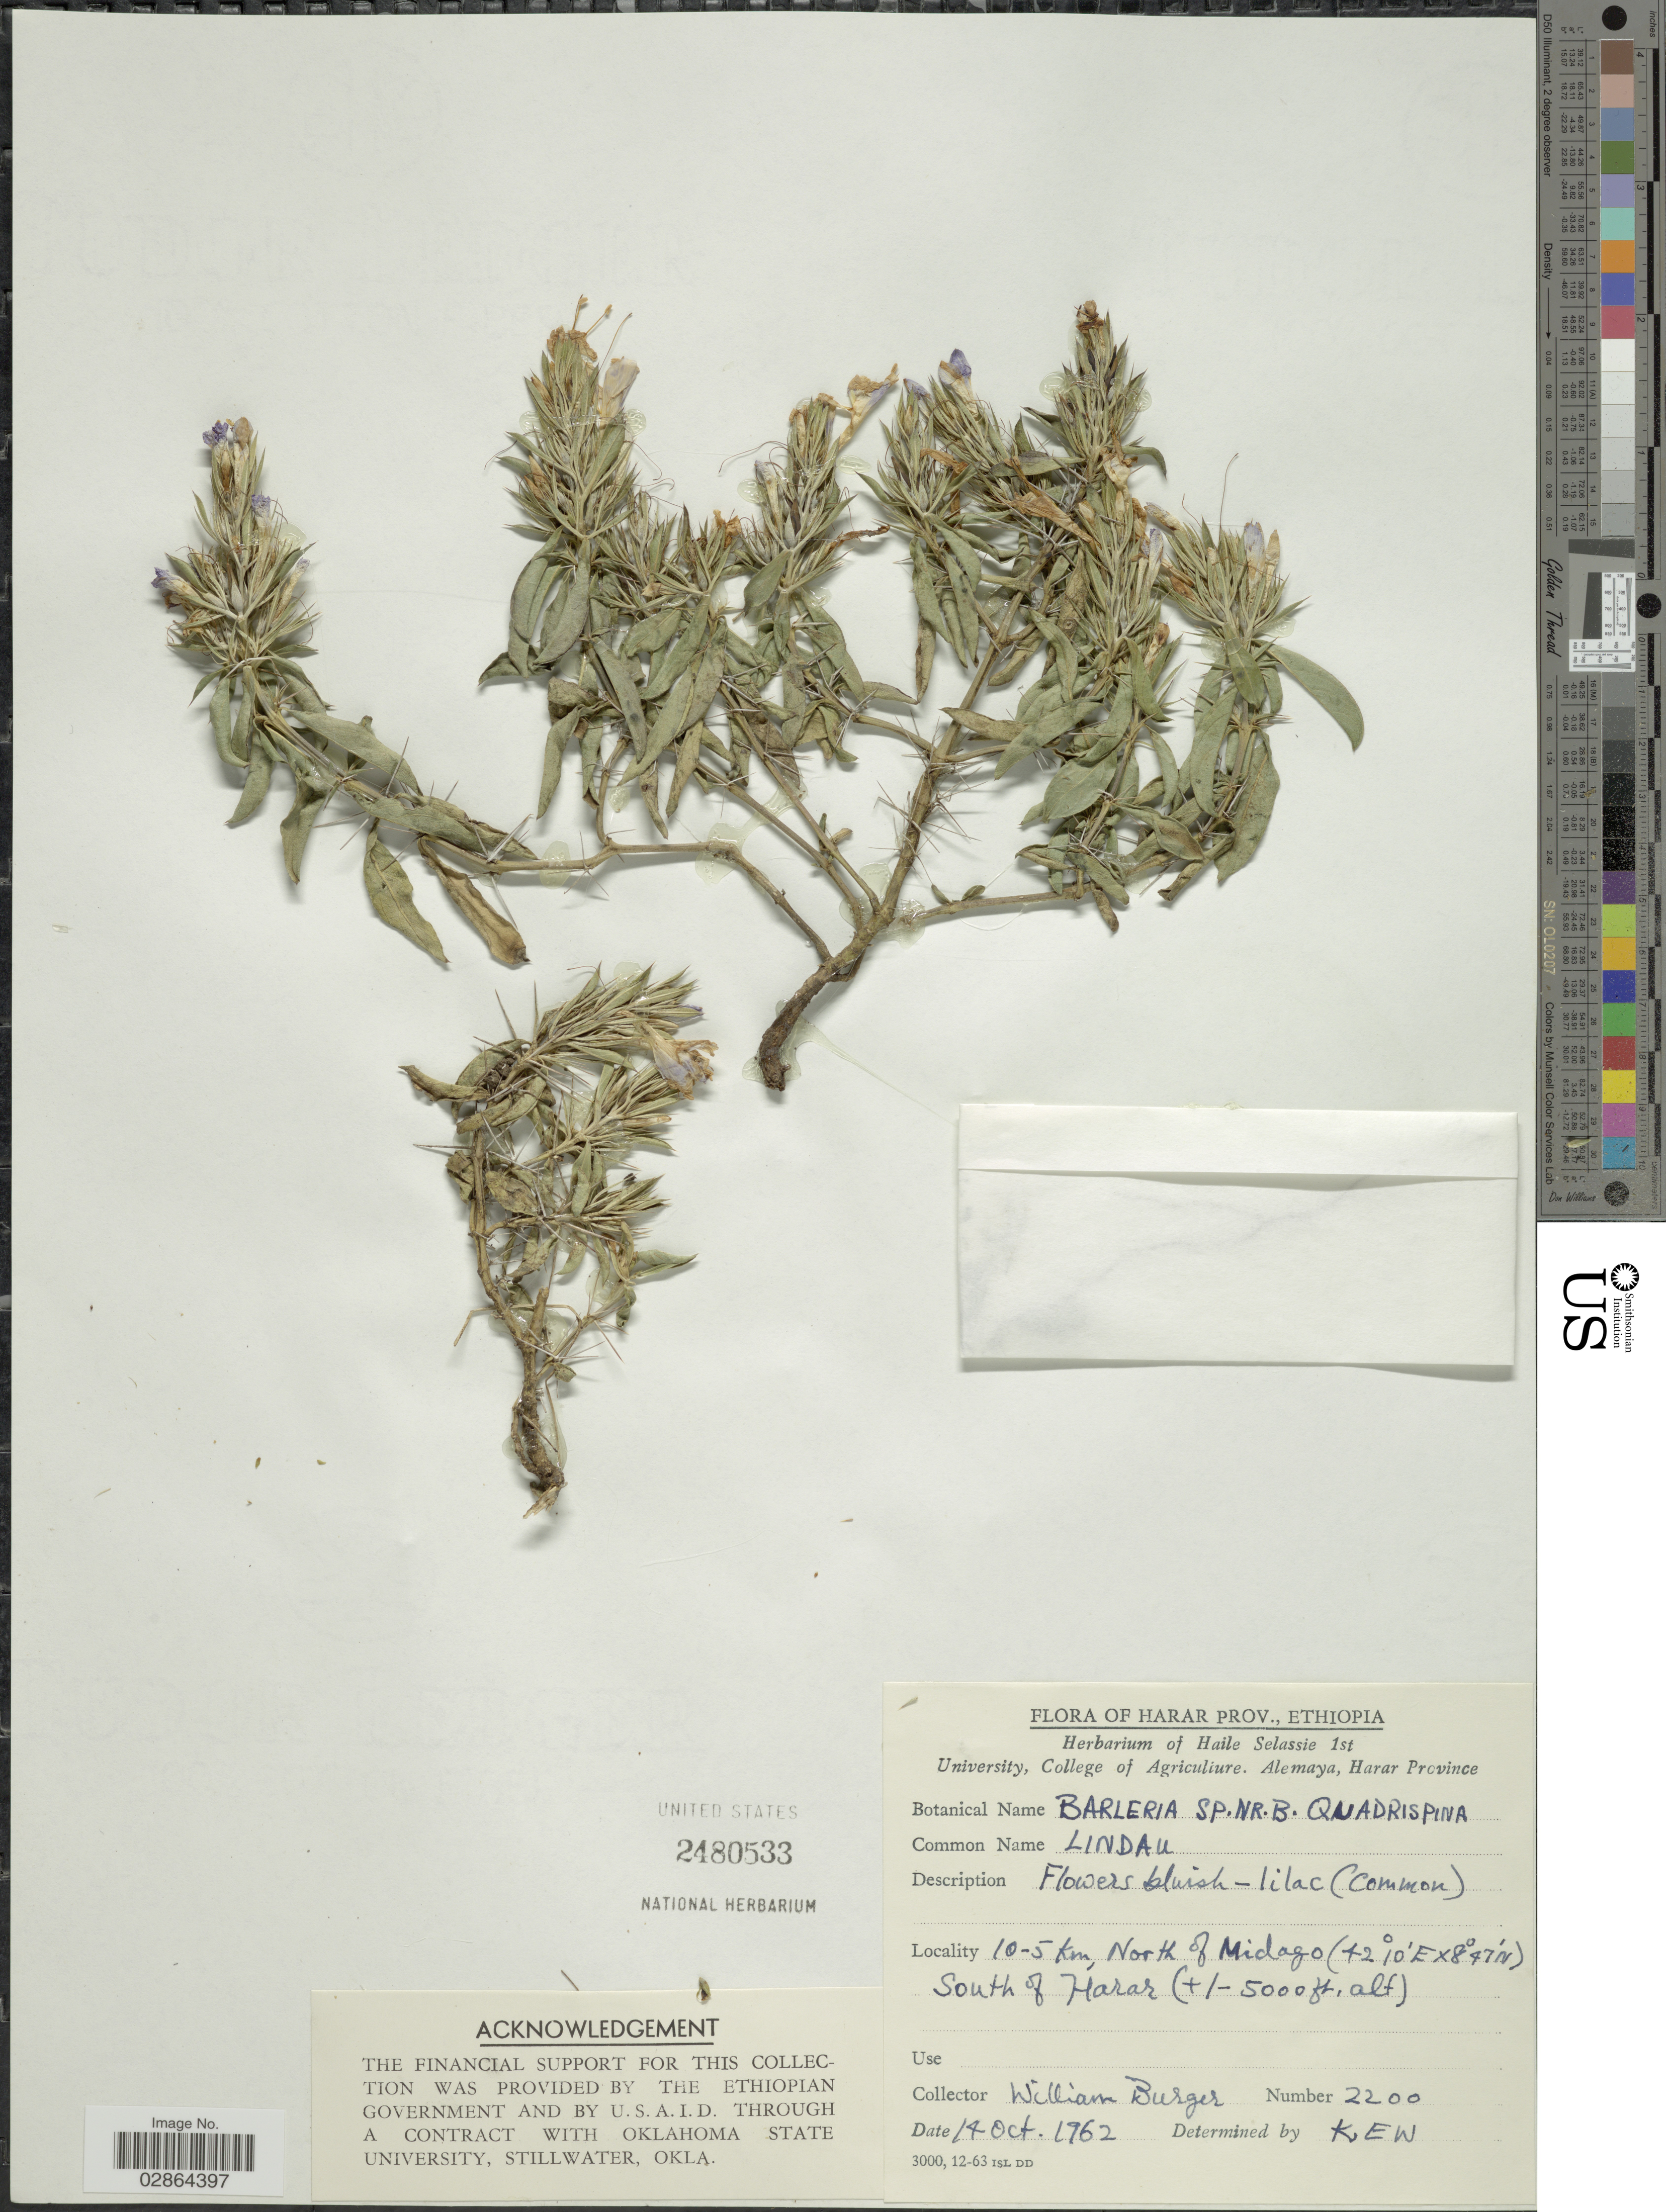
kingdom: Plantae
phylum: Tracheophyta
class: Magnoliopsida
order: Lamiales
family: Acanthaceae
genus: Barleria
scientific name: Barleria quadrispina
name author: Lindau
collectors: W. Burger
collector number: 2200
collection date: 1962-10-14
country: Ethiopia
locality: Harar Prov., 10-5 km, North of Midago. South of Harar.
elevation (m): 305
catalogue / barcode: US 2480533